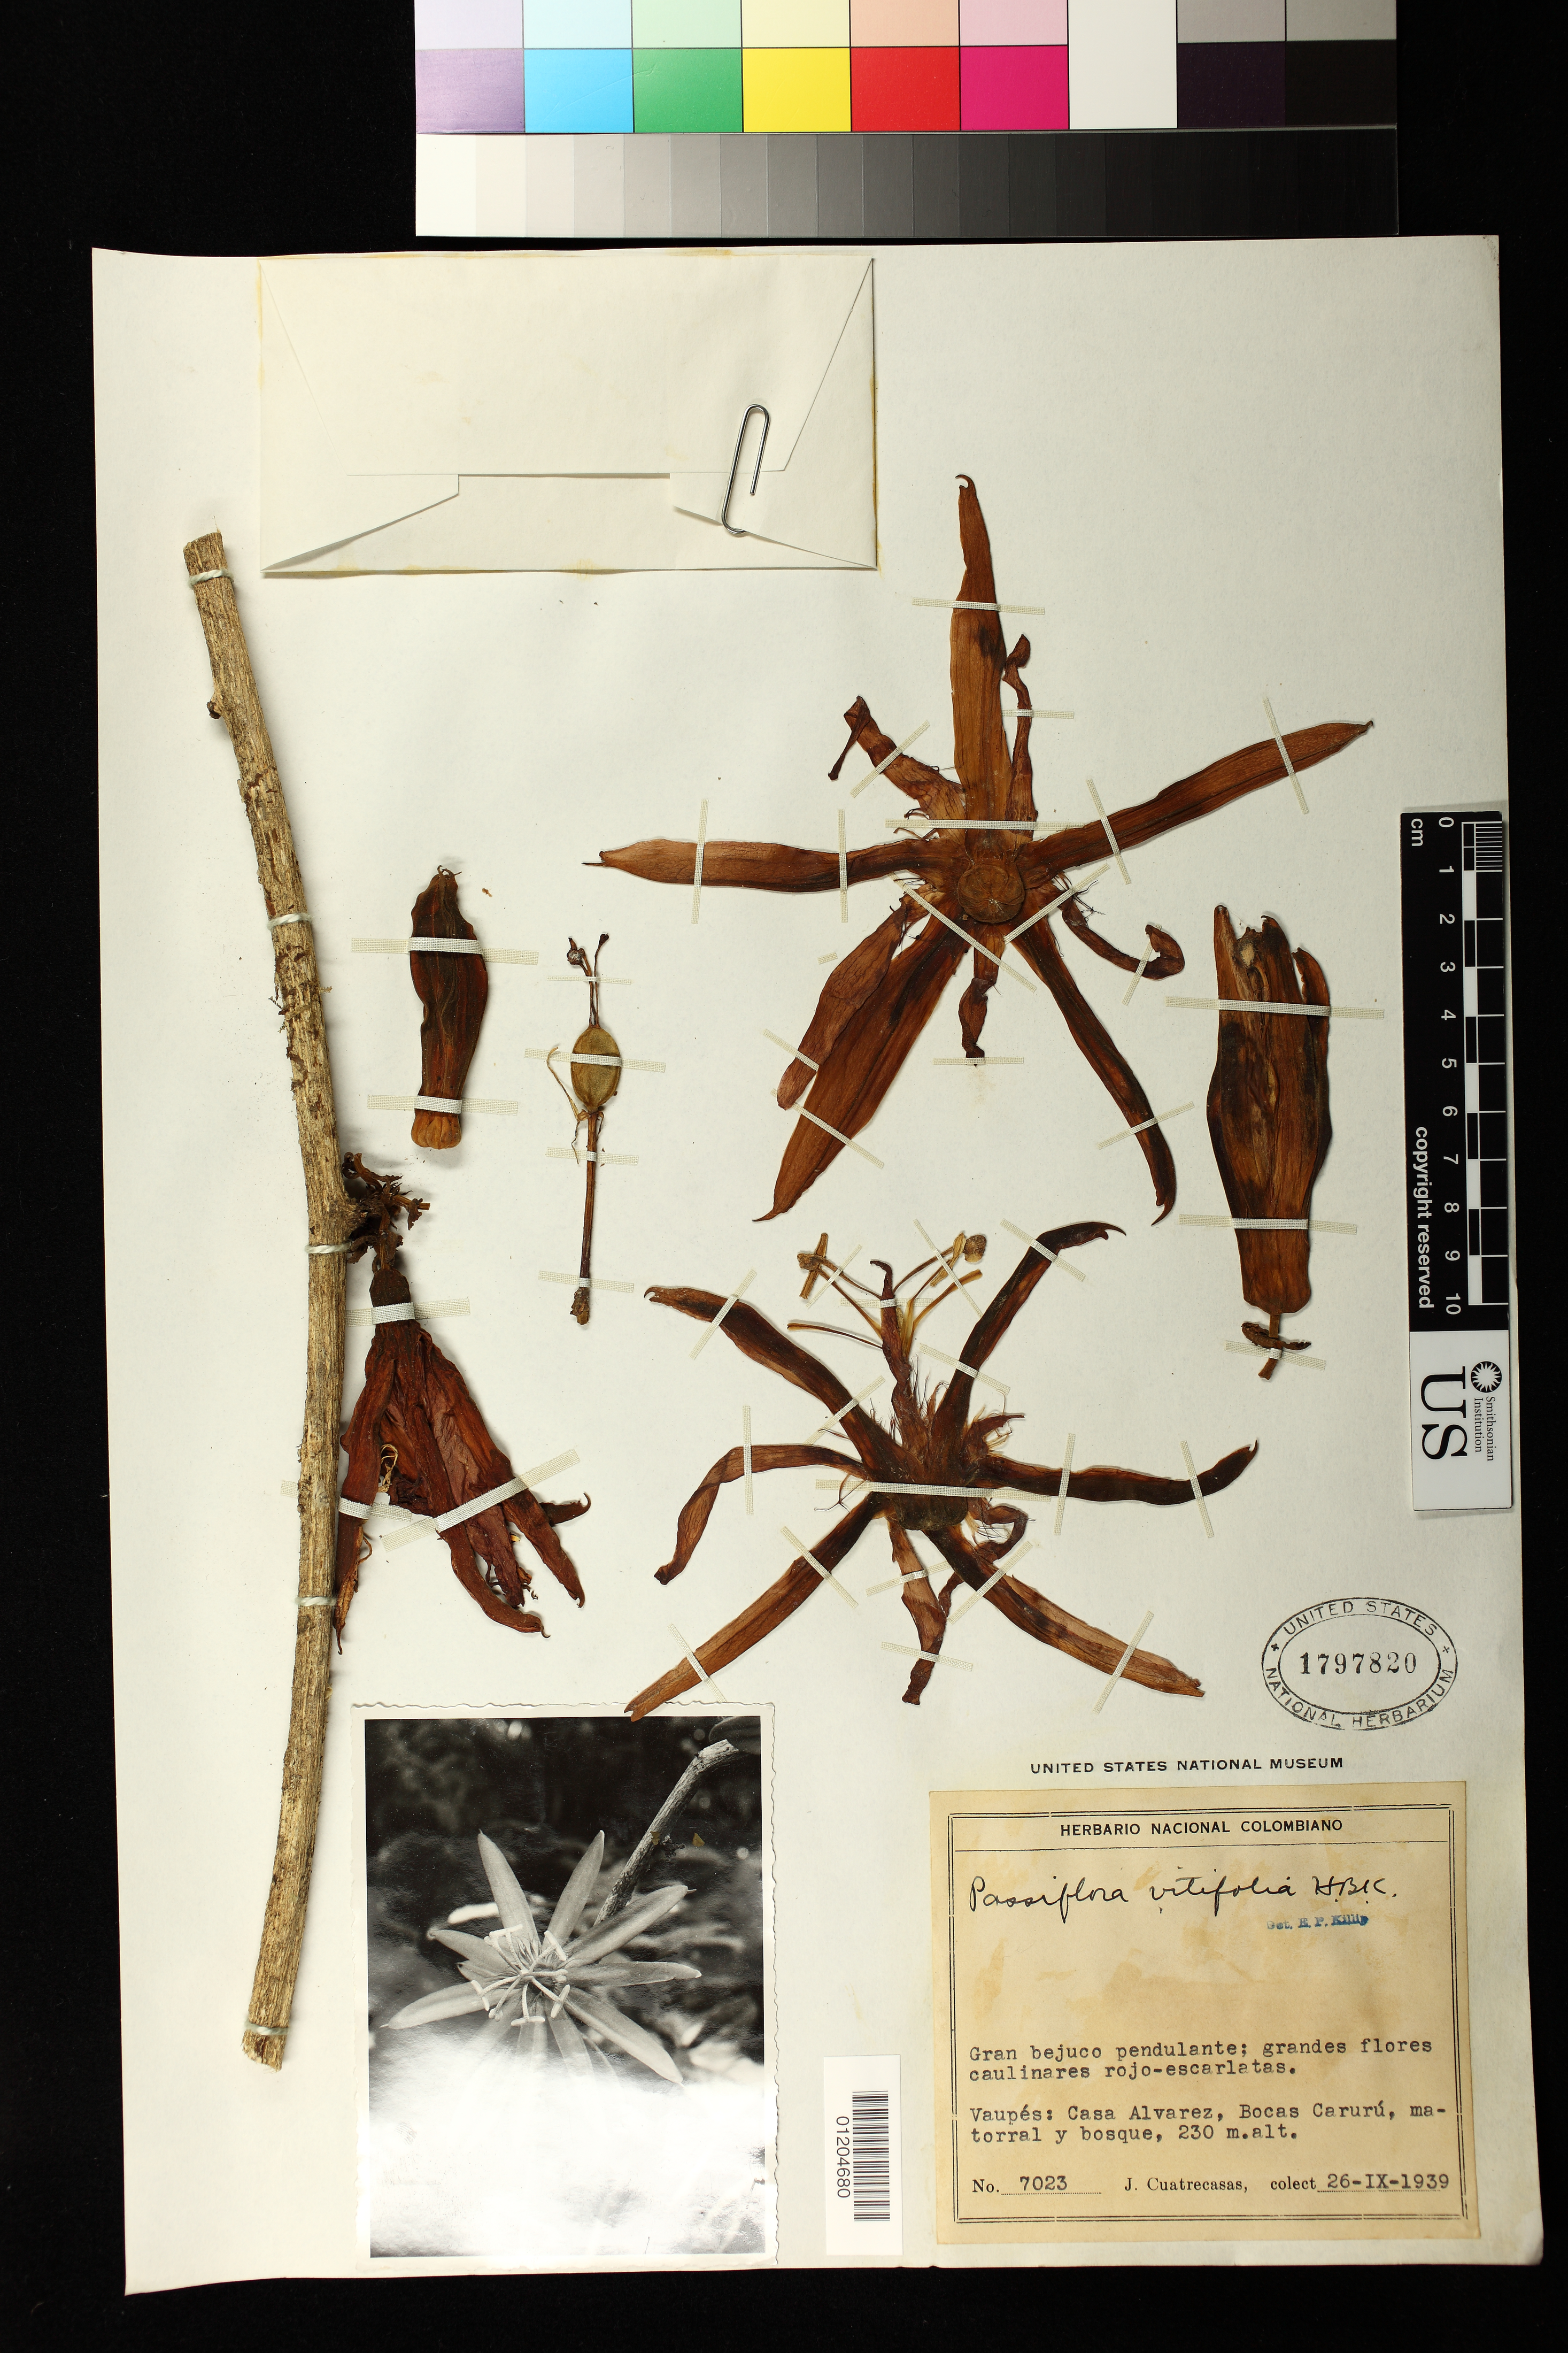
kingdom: Plantae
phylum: Tracheophyta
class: Magnoliopsida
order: Malpighiales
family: Passifloraceae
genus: Passiflora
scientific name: Passiflora vitifolia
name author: Kunth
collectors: J. Cuatrecasas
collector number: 7023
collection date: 1939-09-26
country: Colombia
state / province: Vaupés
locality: Casa Alvarez, Bocas Carurú, matorral y bosque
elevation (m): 230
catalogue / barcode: US 1797820